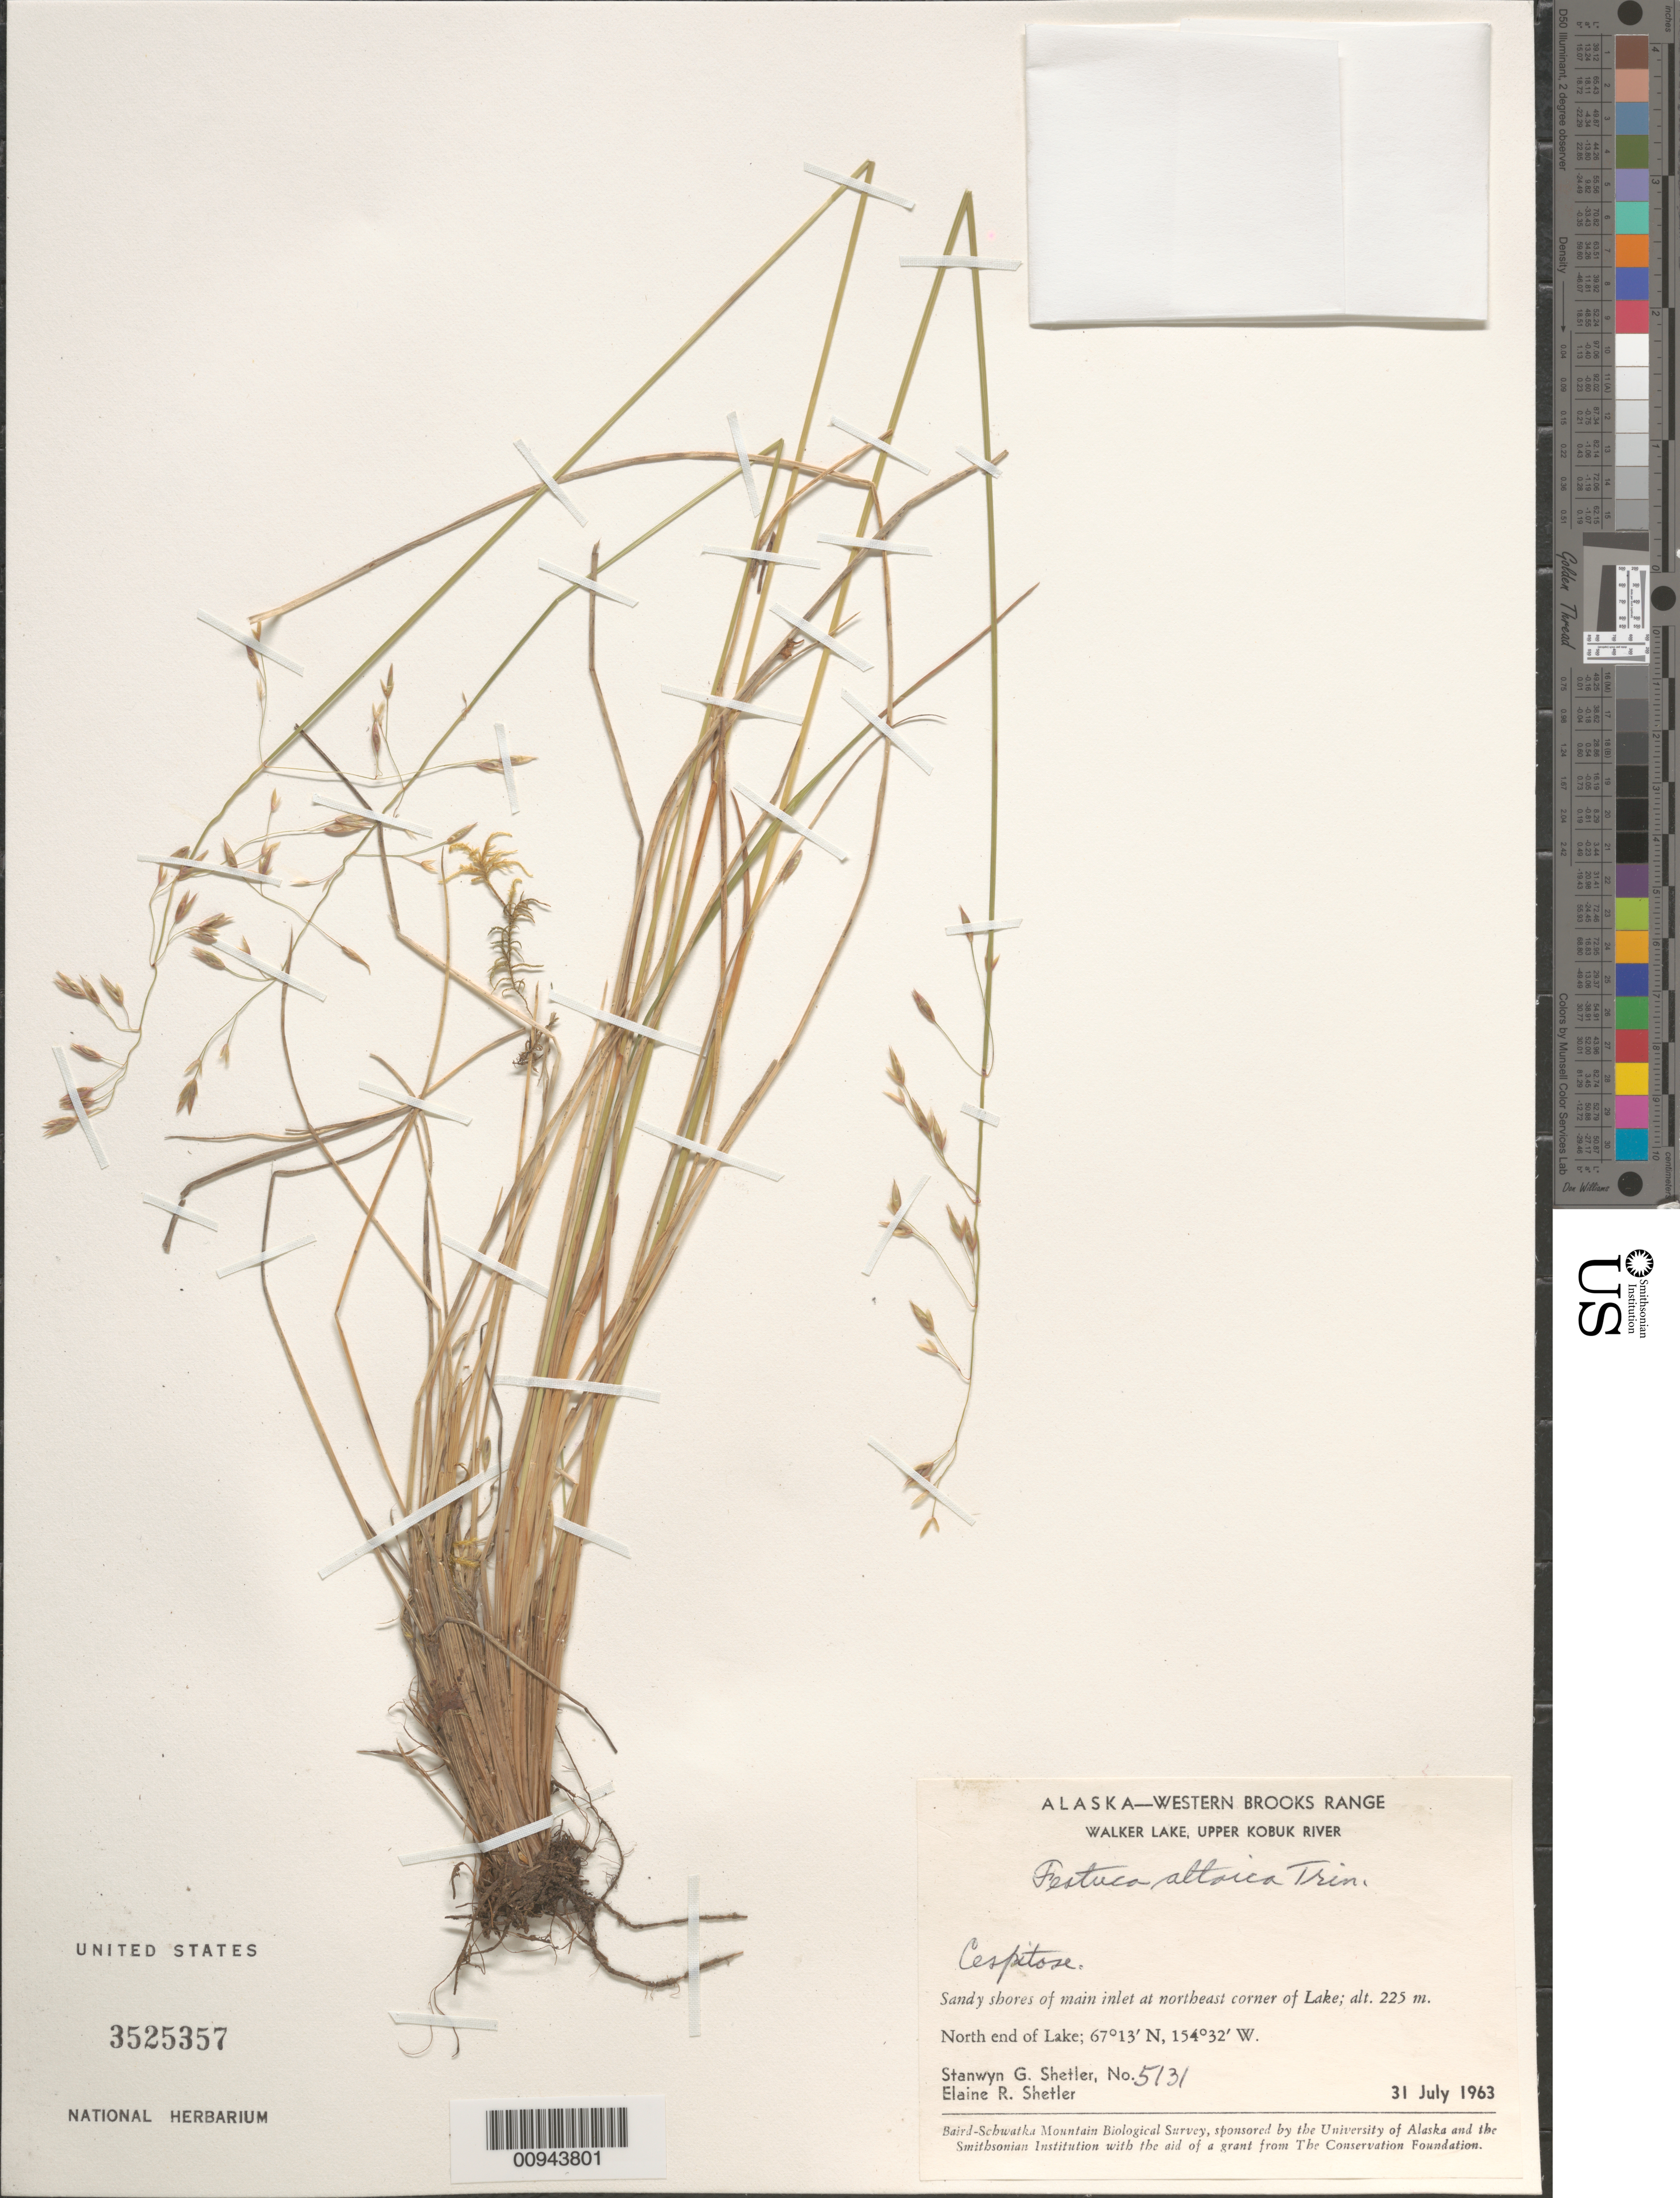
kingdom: Plantae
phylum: Tracheophyta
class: Liliopsida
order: Poales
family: Poaceae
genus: Festuca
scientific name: Festuca altaica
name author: Trin.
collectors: S. Shetler & E. R. Shetler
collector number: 5131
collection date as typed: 31 Jul 1963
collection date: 1963-07-31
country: United States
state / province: Alaska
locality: North end of Walker Lake. Western Brooks Range, Upper Kobuk River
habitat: Mucky shores.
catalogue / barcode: US 3525357